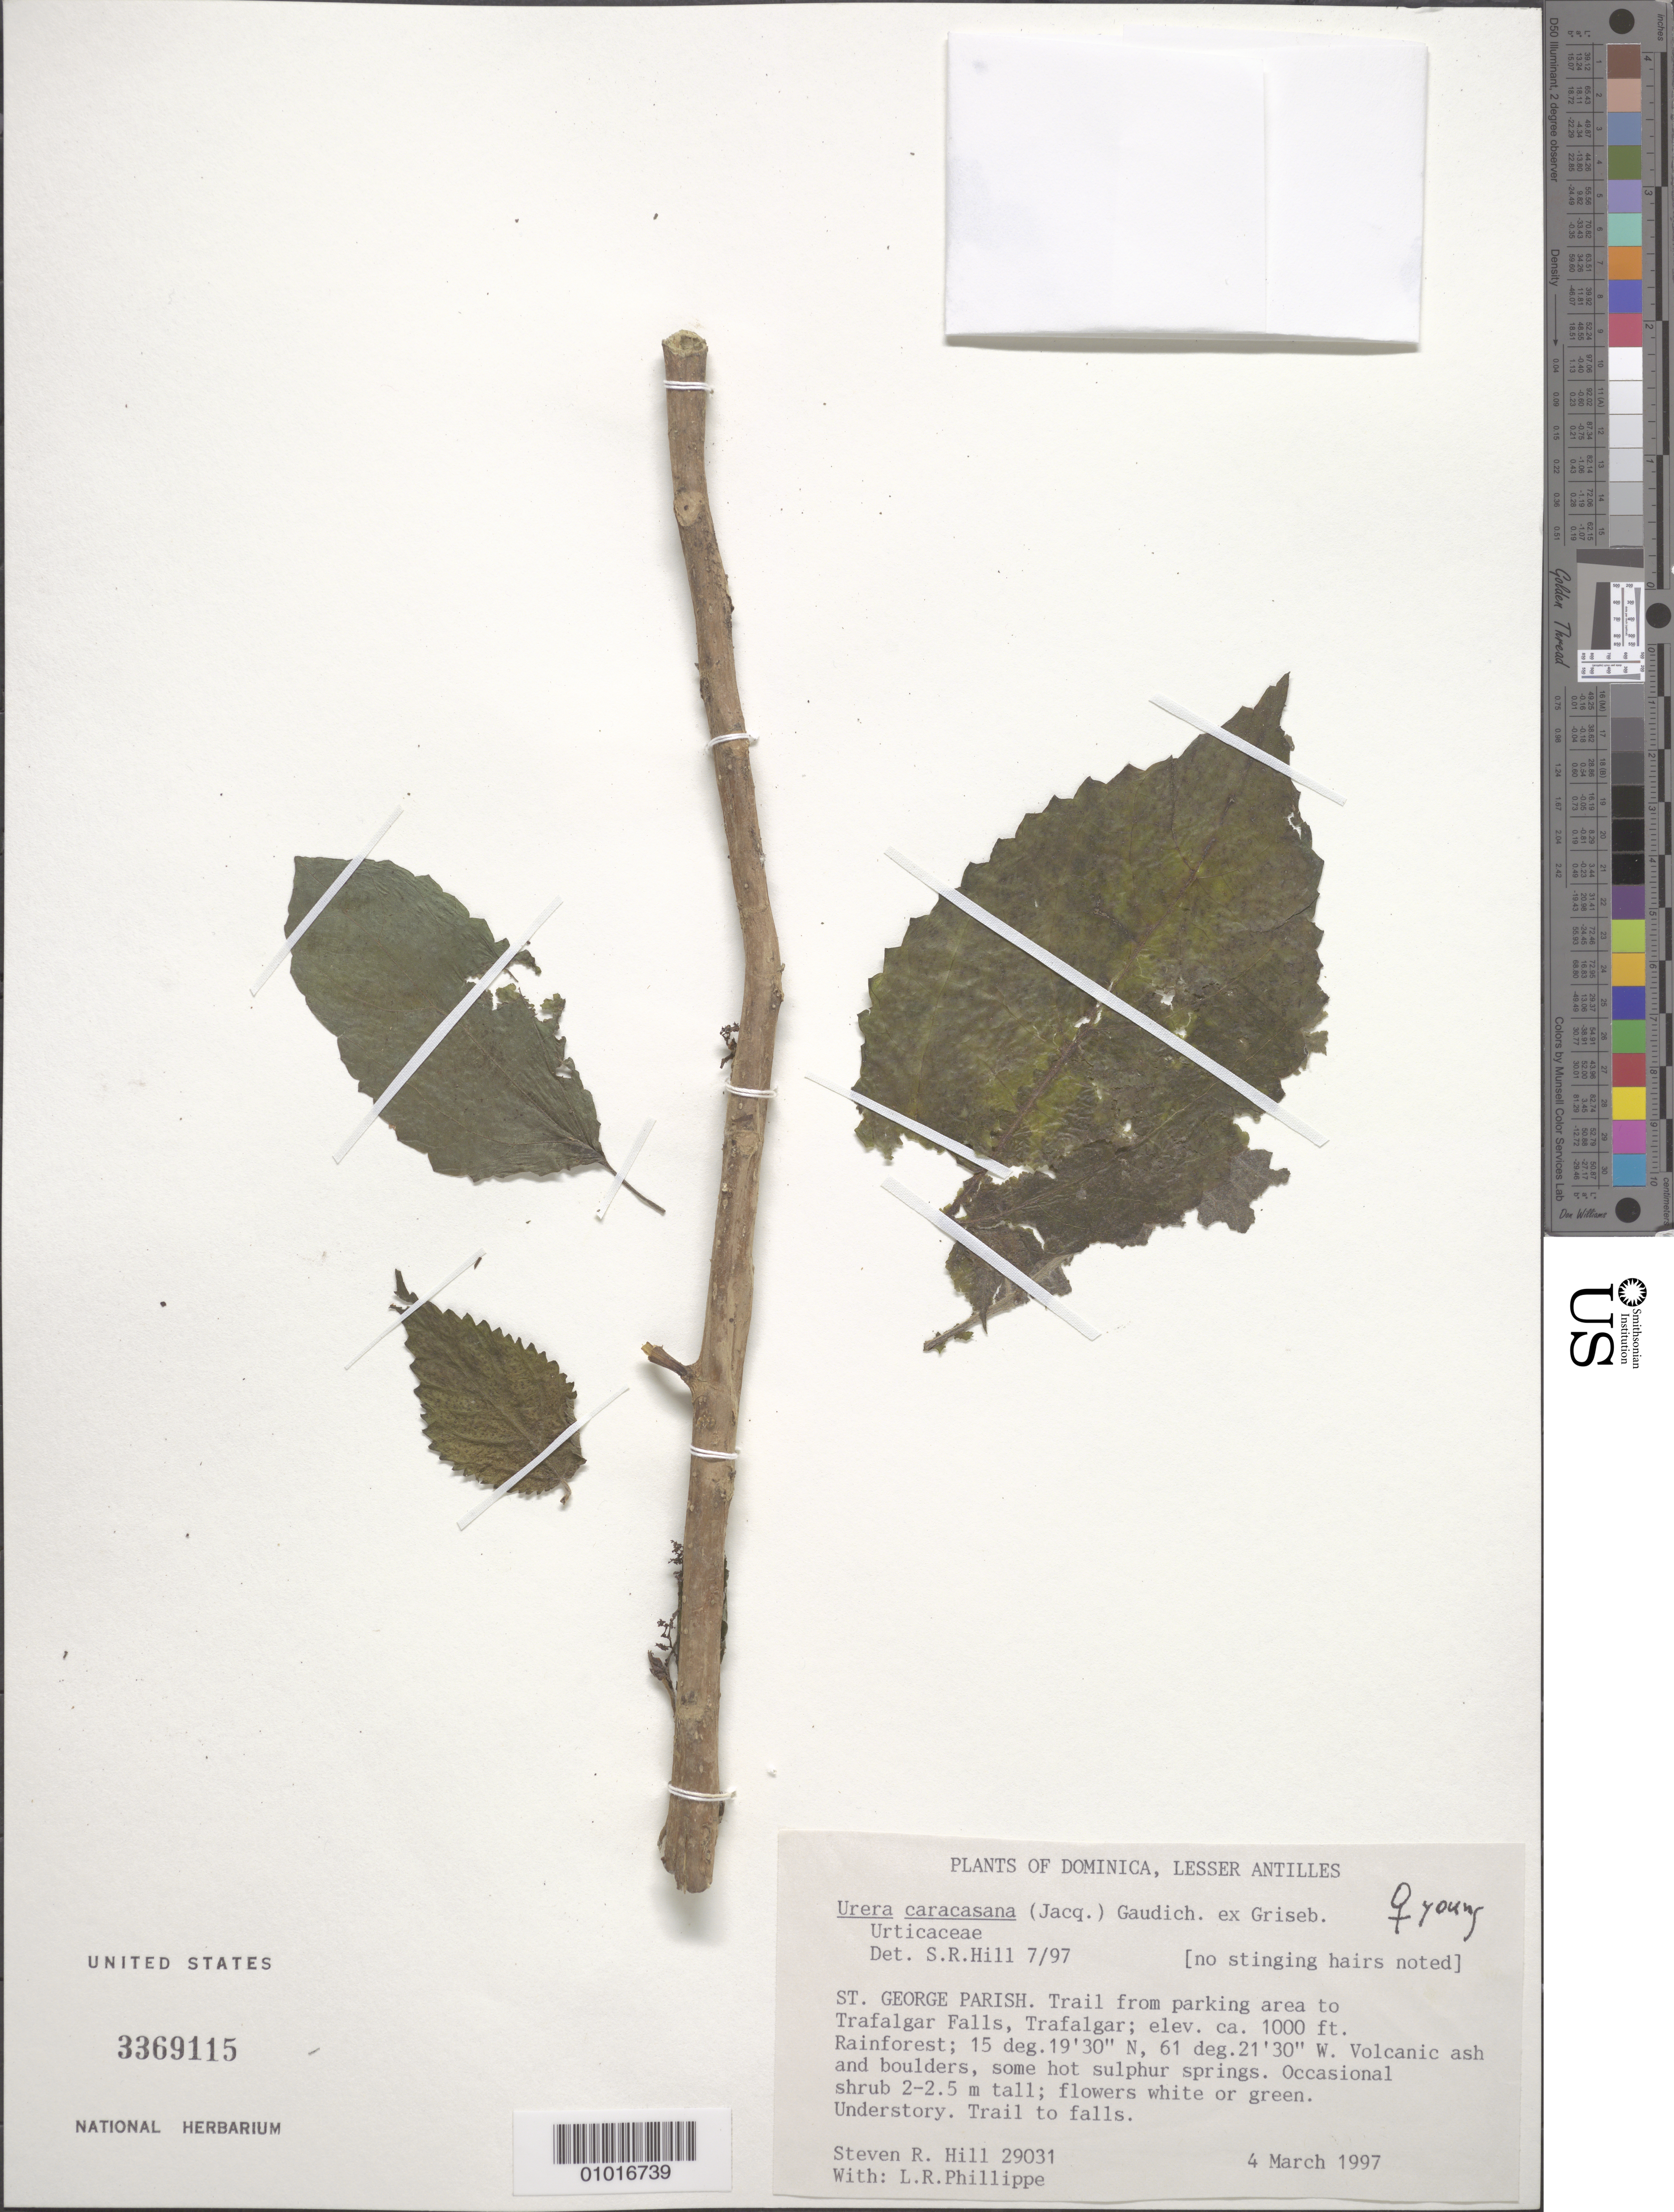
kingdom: Plantae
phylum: Tracheophyta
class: Magnoliopsida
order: Rosales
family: Urticaceae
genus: Urera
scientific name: Urera caracasana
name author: (Jacq.) Gaudich. ex Griseb.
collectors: S. R. Hill & L. Phillippe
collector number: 29031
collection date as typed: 04 Mar 1997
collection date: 1997-03-04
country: Dominica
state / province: St. George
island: Dominica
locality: Trail from parking area to Trafalgar Falls, Trafalgar; Rainforest; W Volcanic ash and boulders, some hot sulfur springs. Understory.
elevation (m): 305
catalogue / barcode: US 3369115